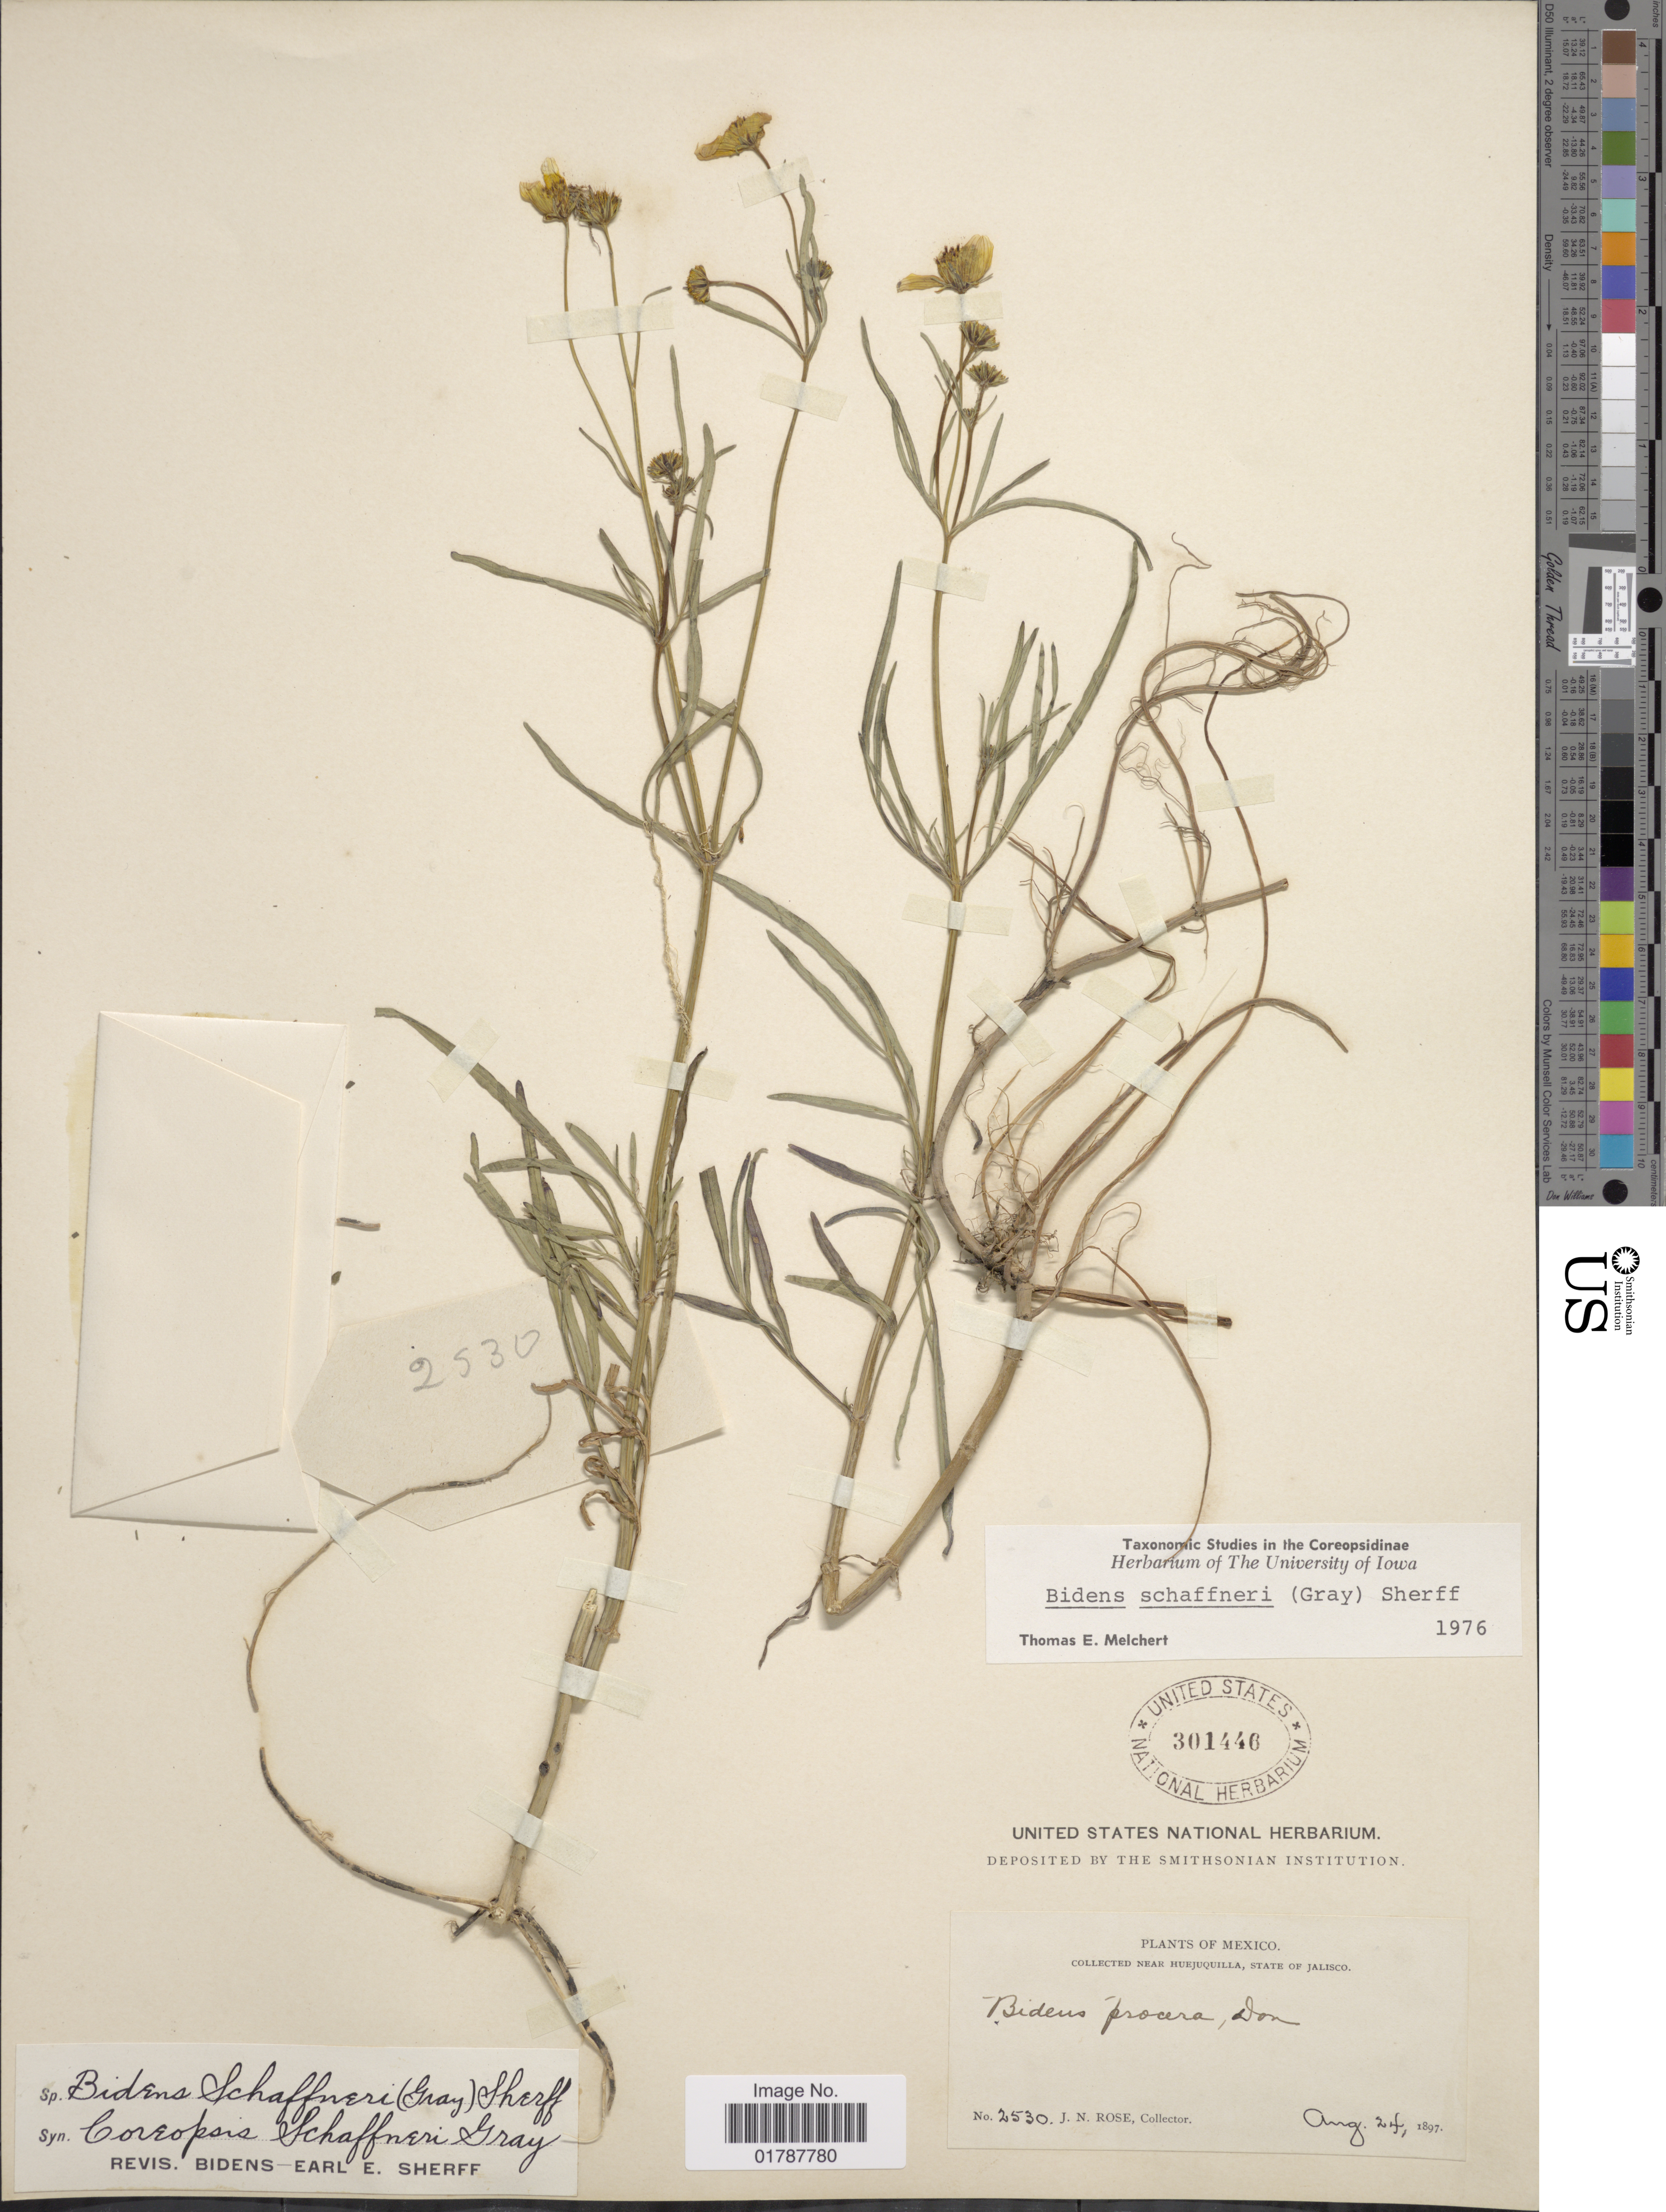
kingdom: Plantae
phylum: Tracheophyta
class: Magnoliopsida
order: Asterales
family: Asteraceae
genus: Bidens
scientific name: Bidens schaffneri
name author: (A. Gray) Sherff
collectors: J. N. Rose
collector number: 2530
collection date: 1897-08-24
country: Mexico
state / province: Jalisco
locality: Near Huejuquilla, State of Jalisco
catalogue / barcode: US 301446